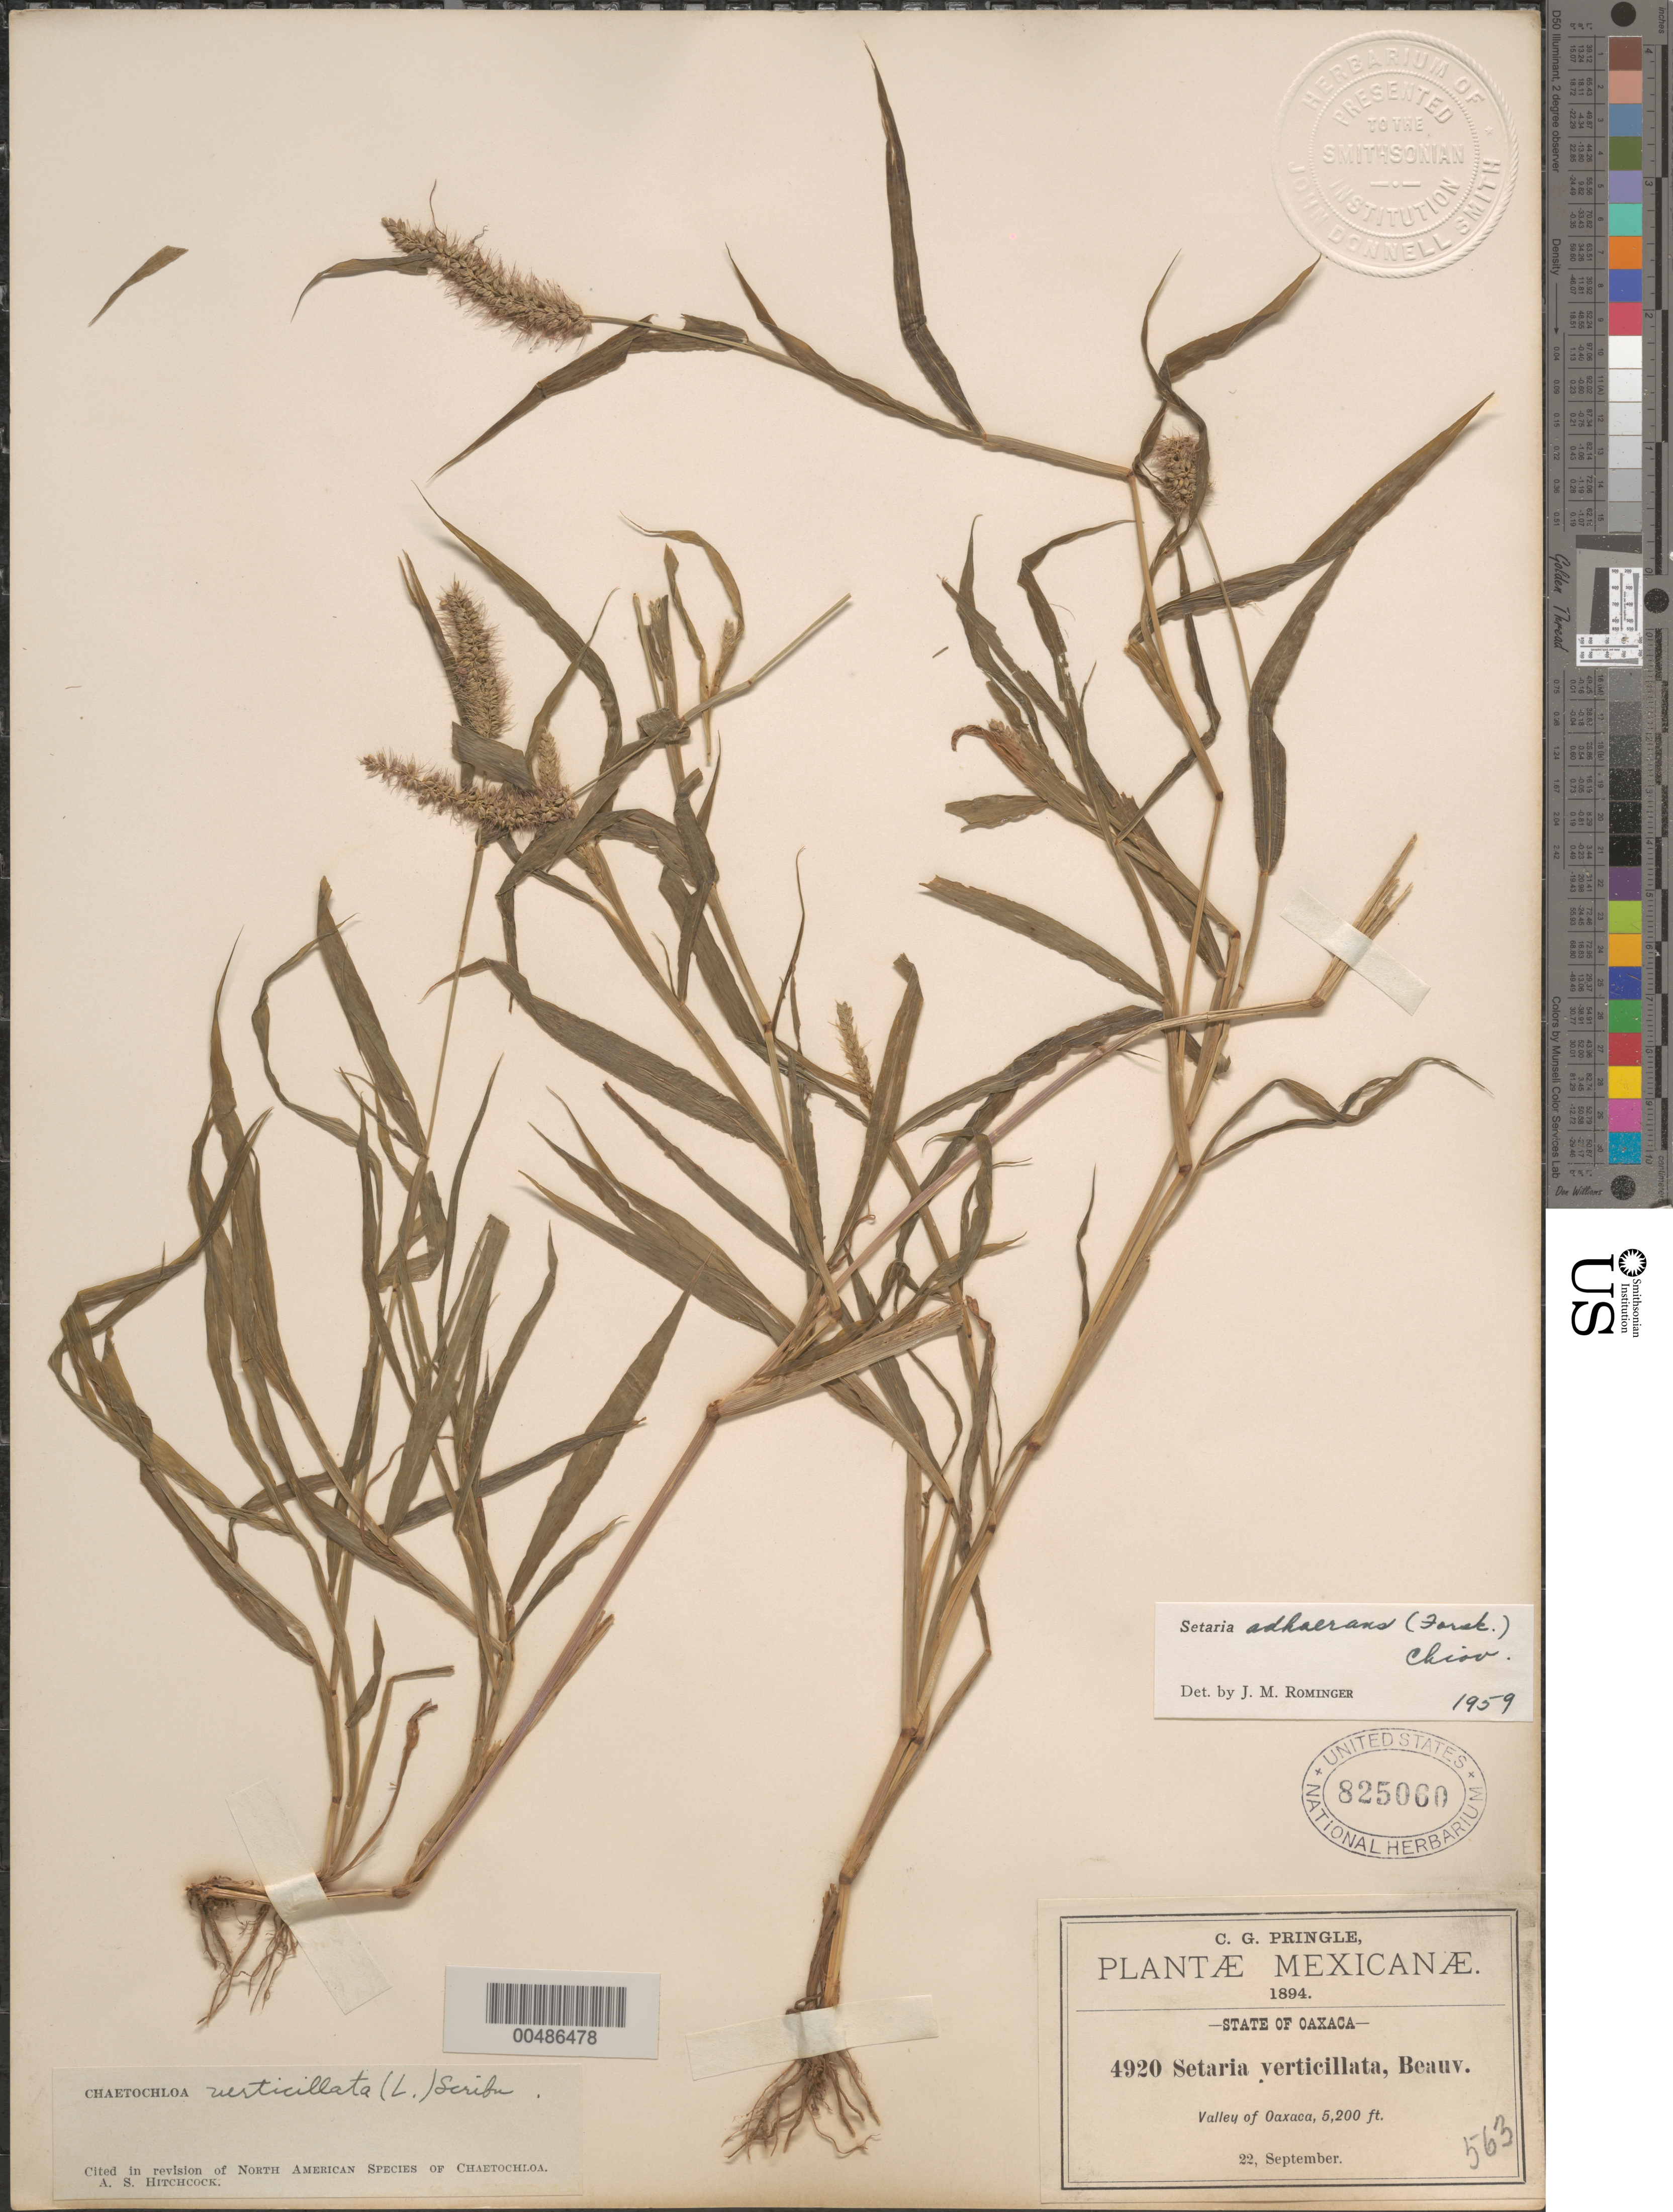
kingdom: Plantae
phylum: Tracheophyta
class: Liliopsida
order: Poales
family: Poaceae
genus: Setaria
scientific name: Setaria adhaerens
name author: (Forssk.) Chiov.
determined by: Rominger, J. M.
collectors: C. G. Pringle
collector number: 4920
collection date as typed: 22 Sep 1894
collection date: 1894-09-22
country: Mexico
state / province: Oaxaca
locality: Valley of Oaxaca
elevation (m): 1585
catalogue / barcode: US 825060